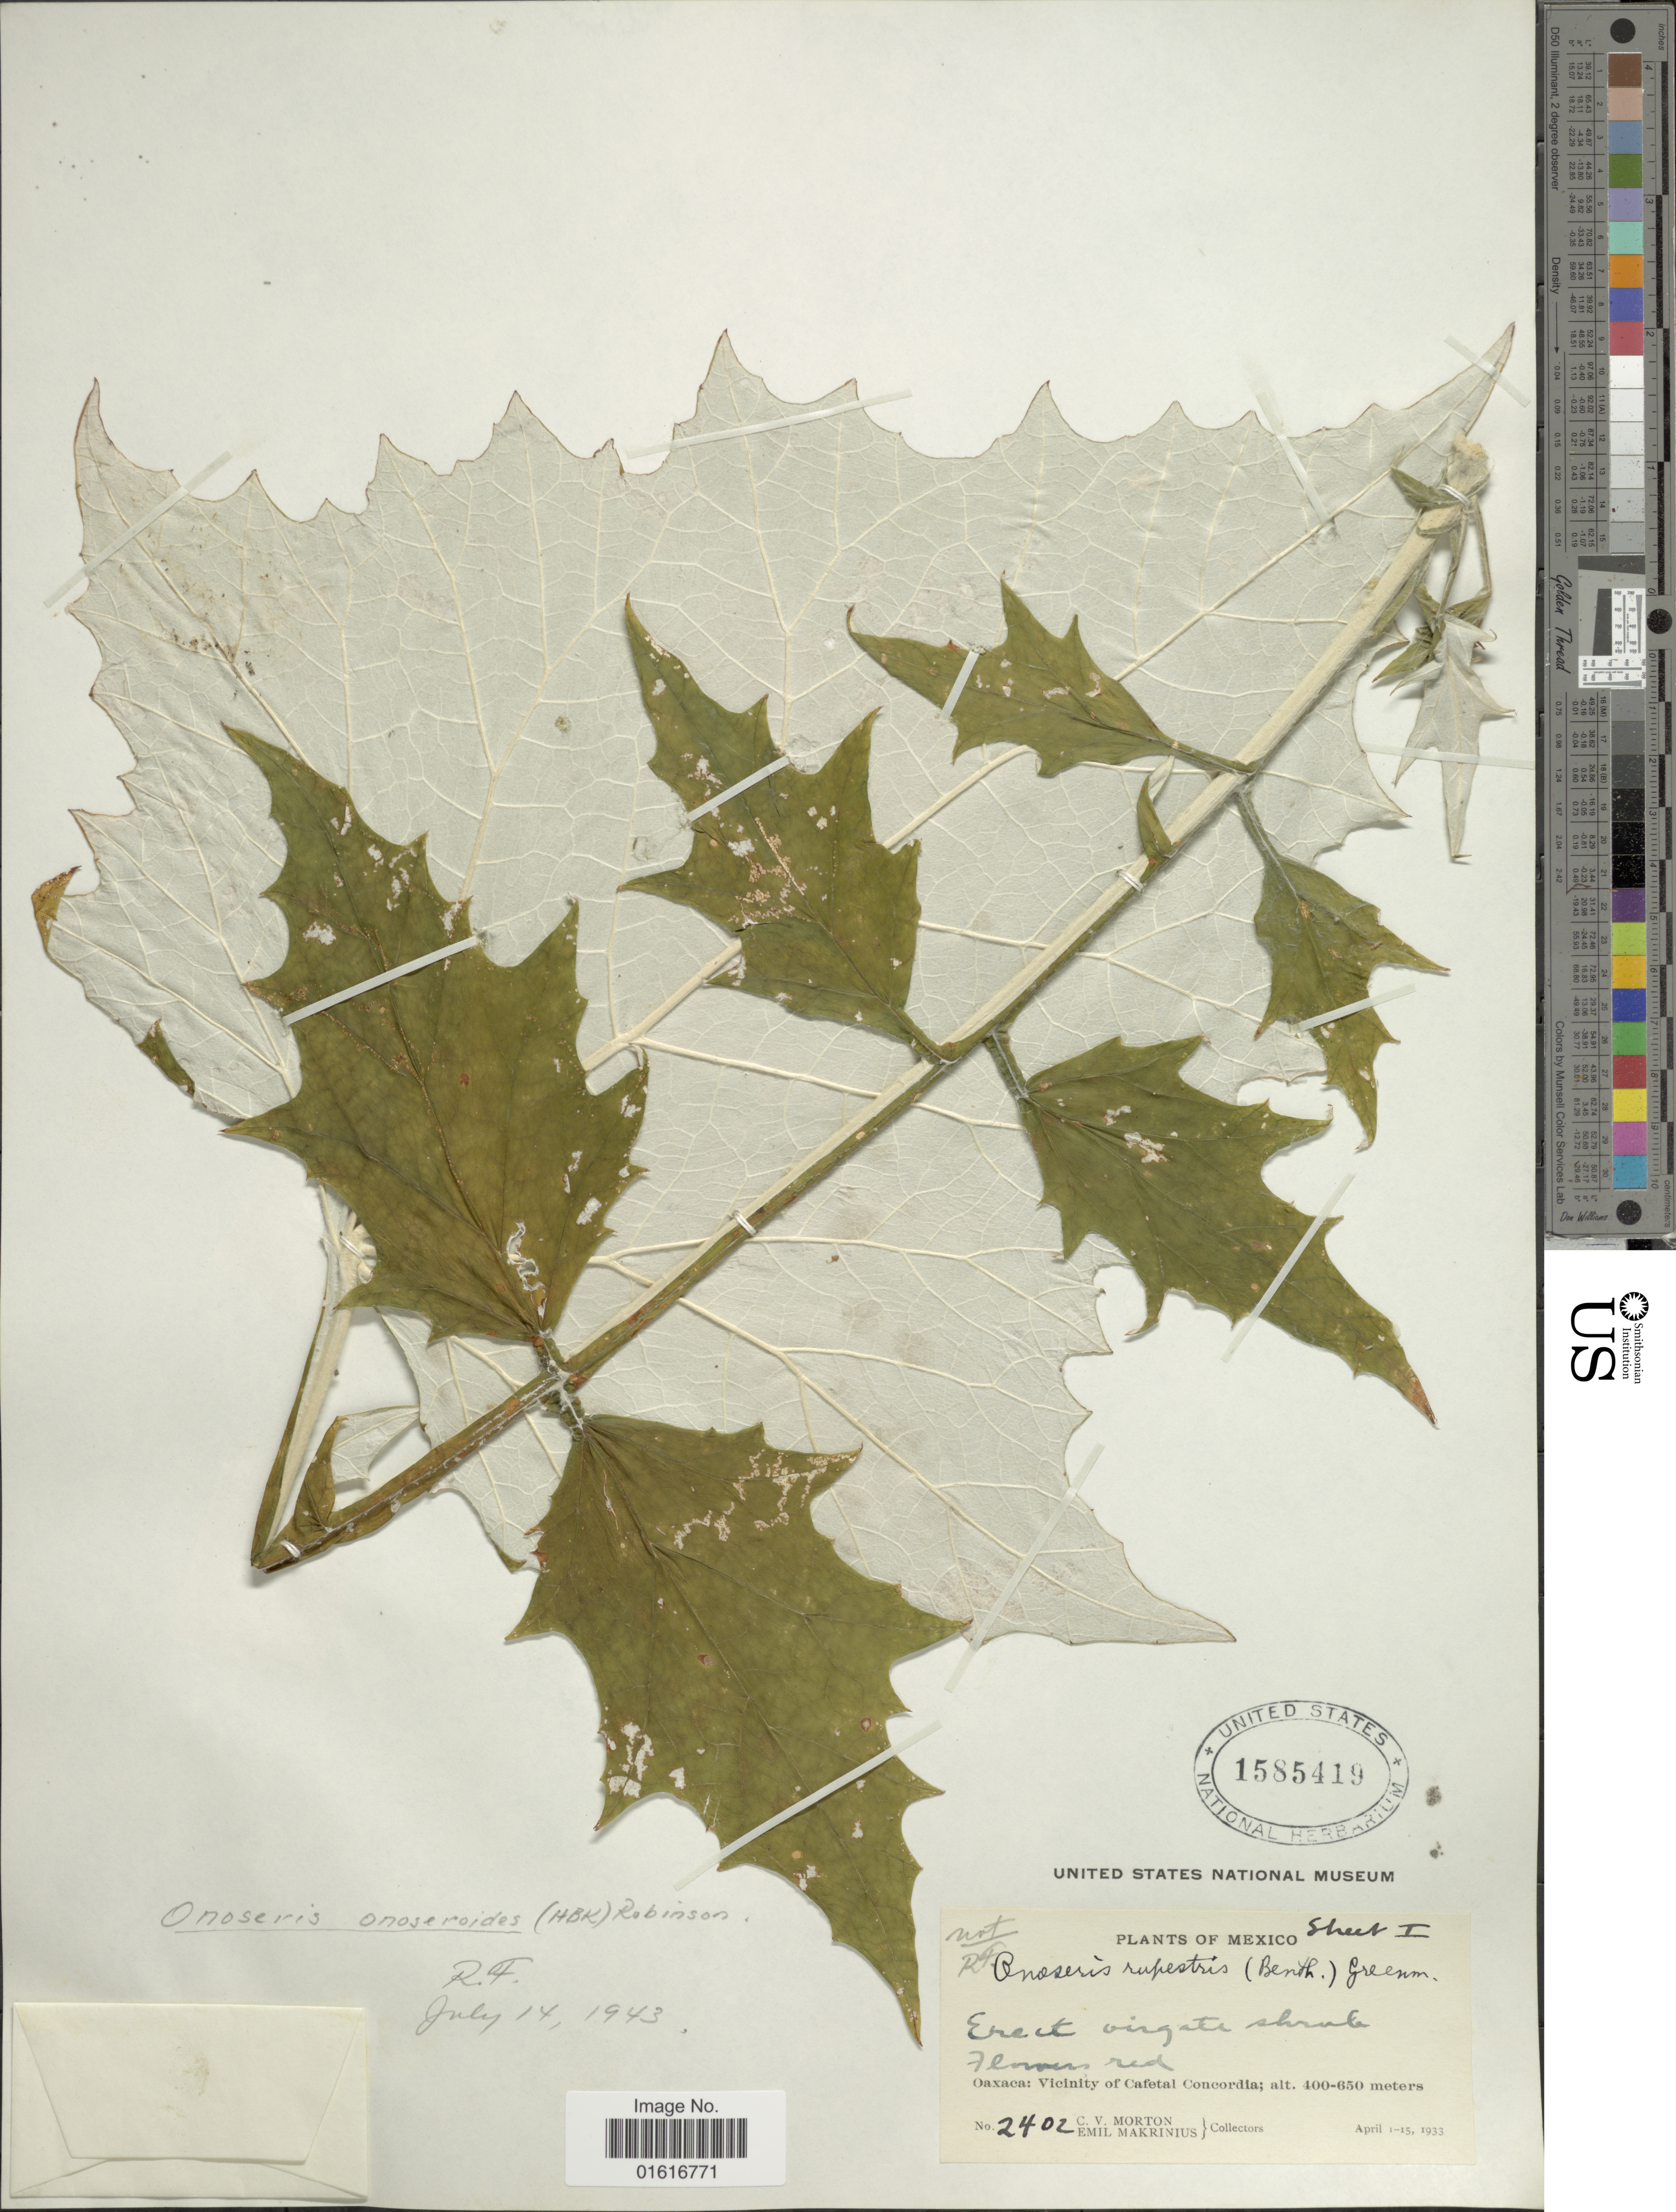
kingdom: Plantae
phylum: Tracheophyta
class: Magnoliopsida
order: Asterales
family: Asteraceae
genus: Onoseris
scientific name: Onoseris onoseroides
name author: (Kunth) B.L. Rob.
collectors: C. V. Morton & E. Makrinius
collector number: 2402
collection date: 1933-04-01/1933-04-15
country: Mexico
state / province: Oaxaca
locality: Vicinity of Cafetal Concordia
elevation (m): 400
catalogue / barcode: US 1585419